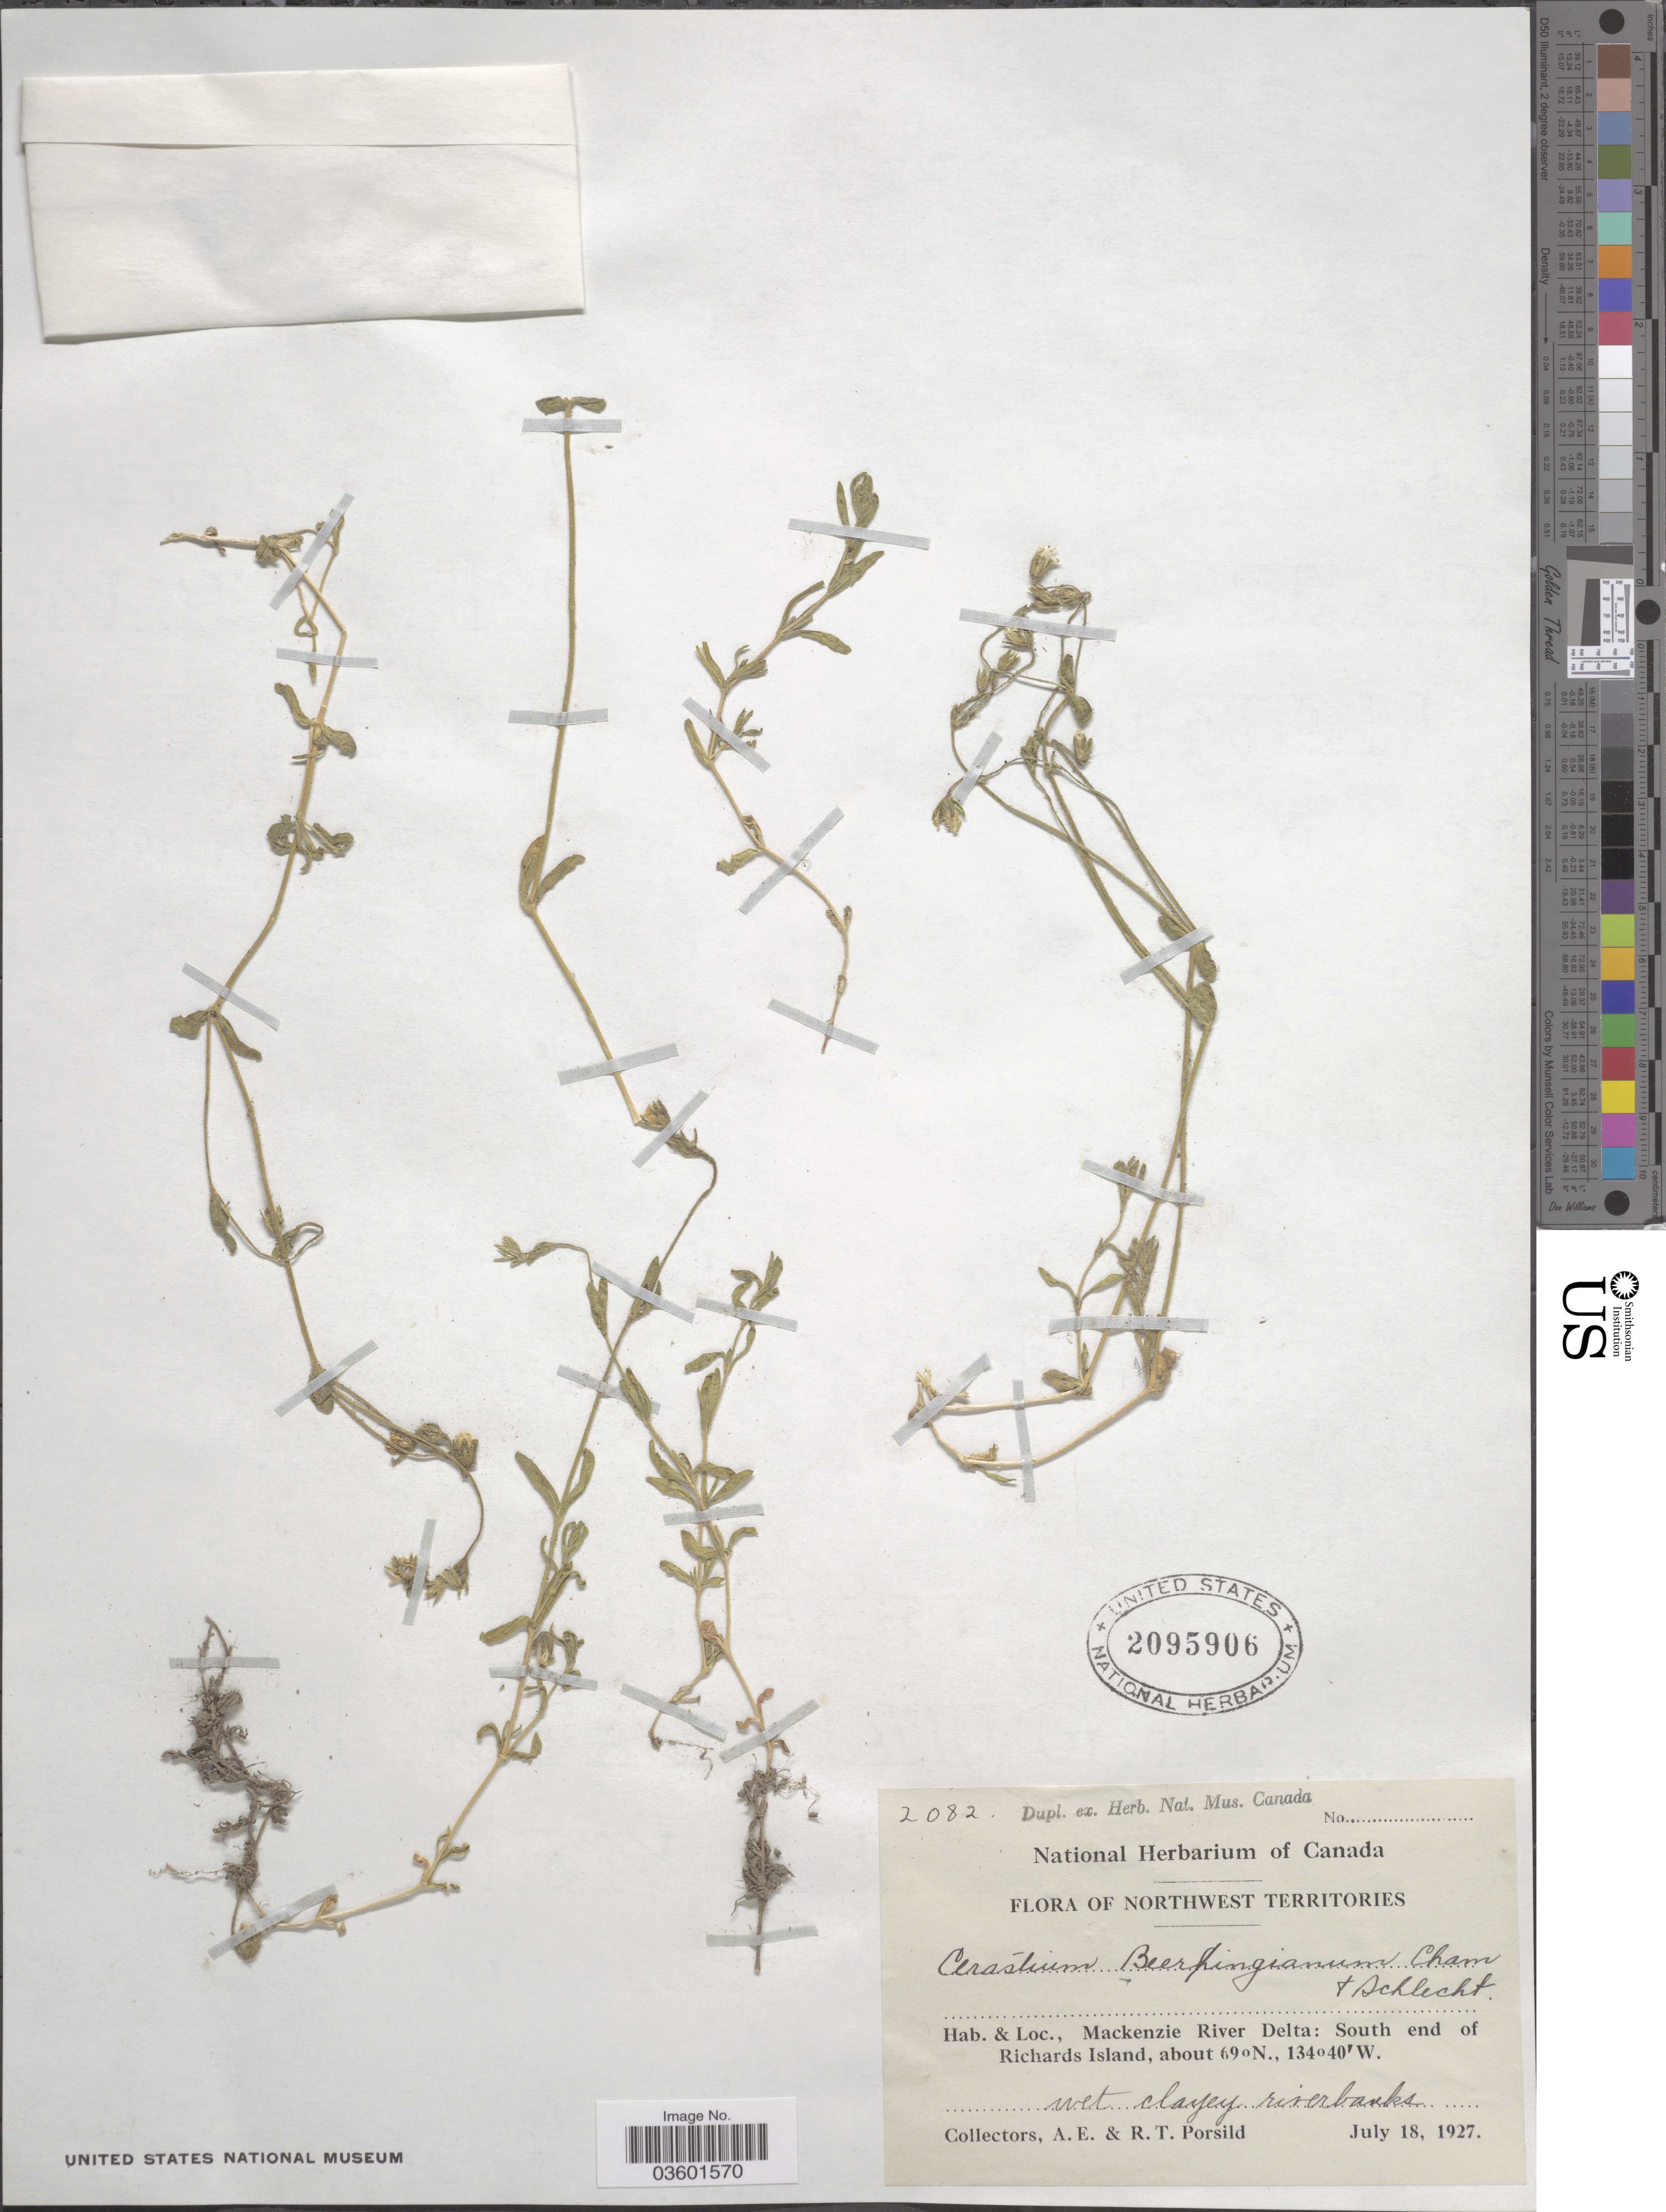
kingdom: Plantae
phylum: Tracheophyta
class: Magnoliopsida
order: Caryophyllales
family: Caryophyllaceae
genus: Cerastium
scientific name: Cerastium beeringianum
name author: Cham. & Schltdl.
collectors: A. E. Porsild & R. T. Porsild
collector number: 2082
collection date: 1927-07-18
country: Canada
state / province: Northwest Territories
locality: Mackenzie River Delta: South end of Richards Island.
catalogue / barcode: US 2095906